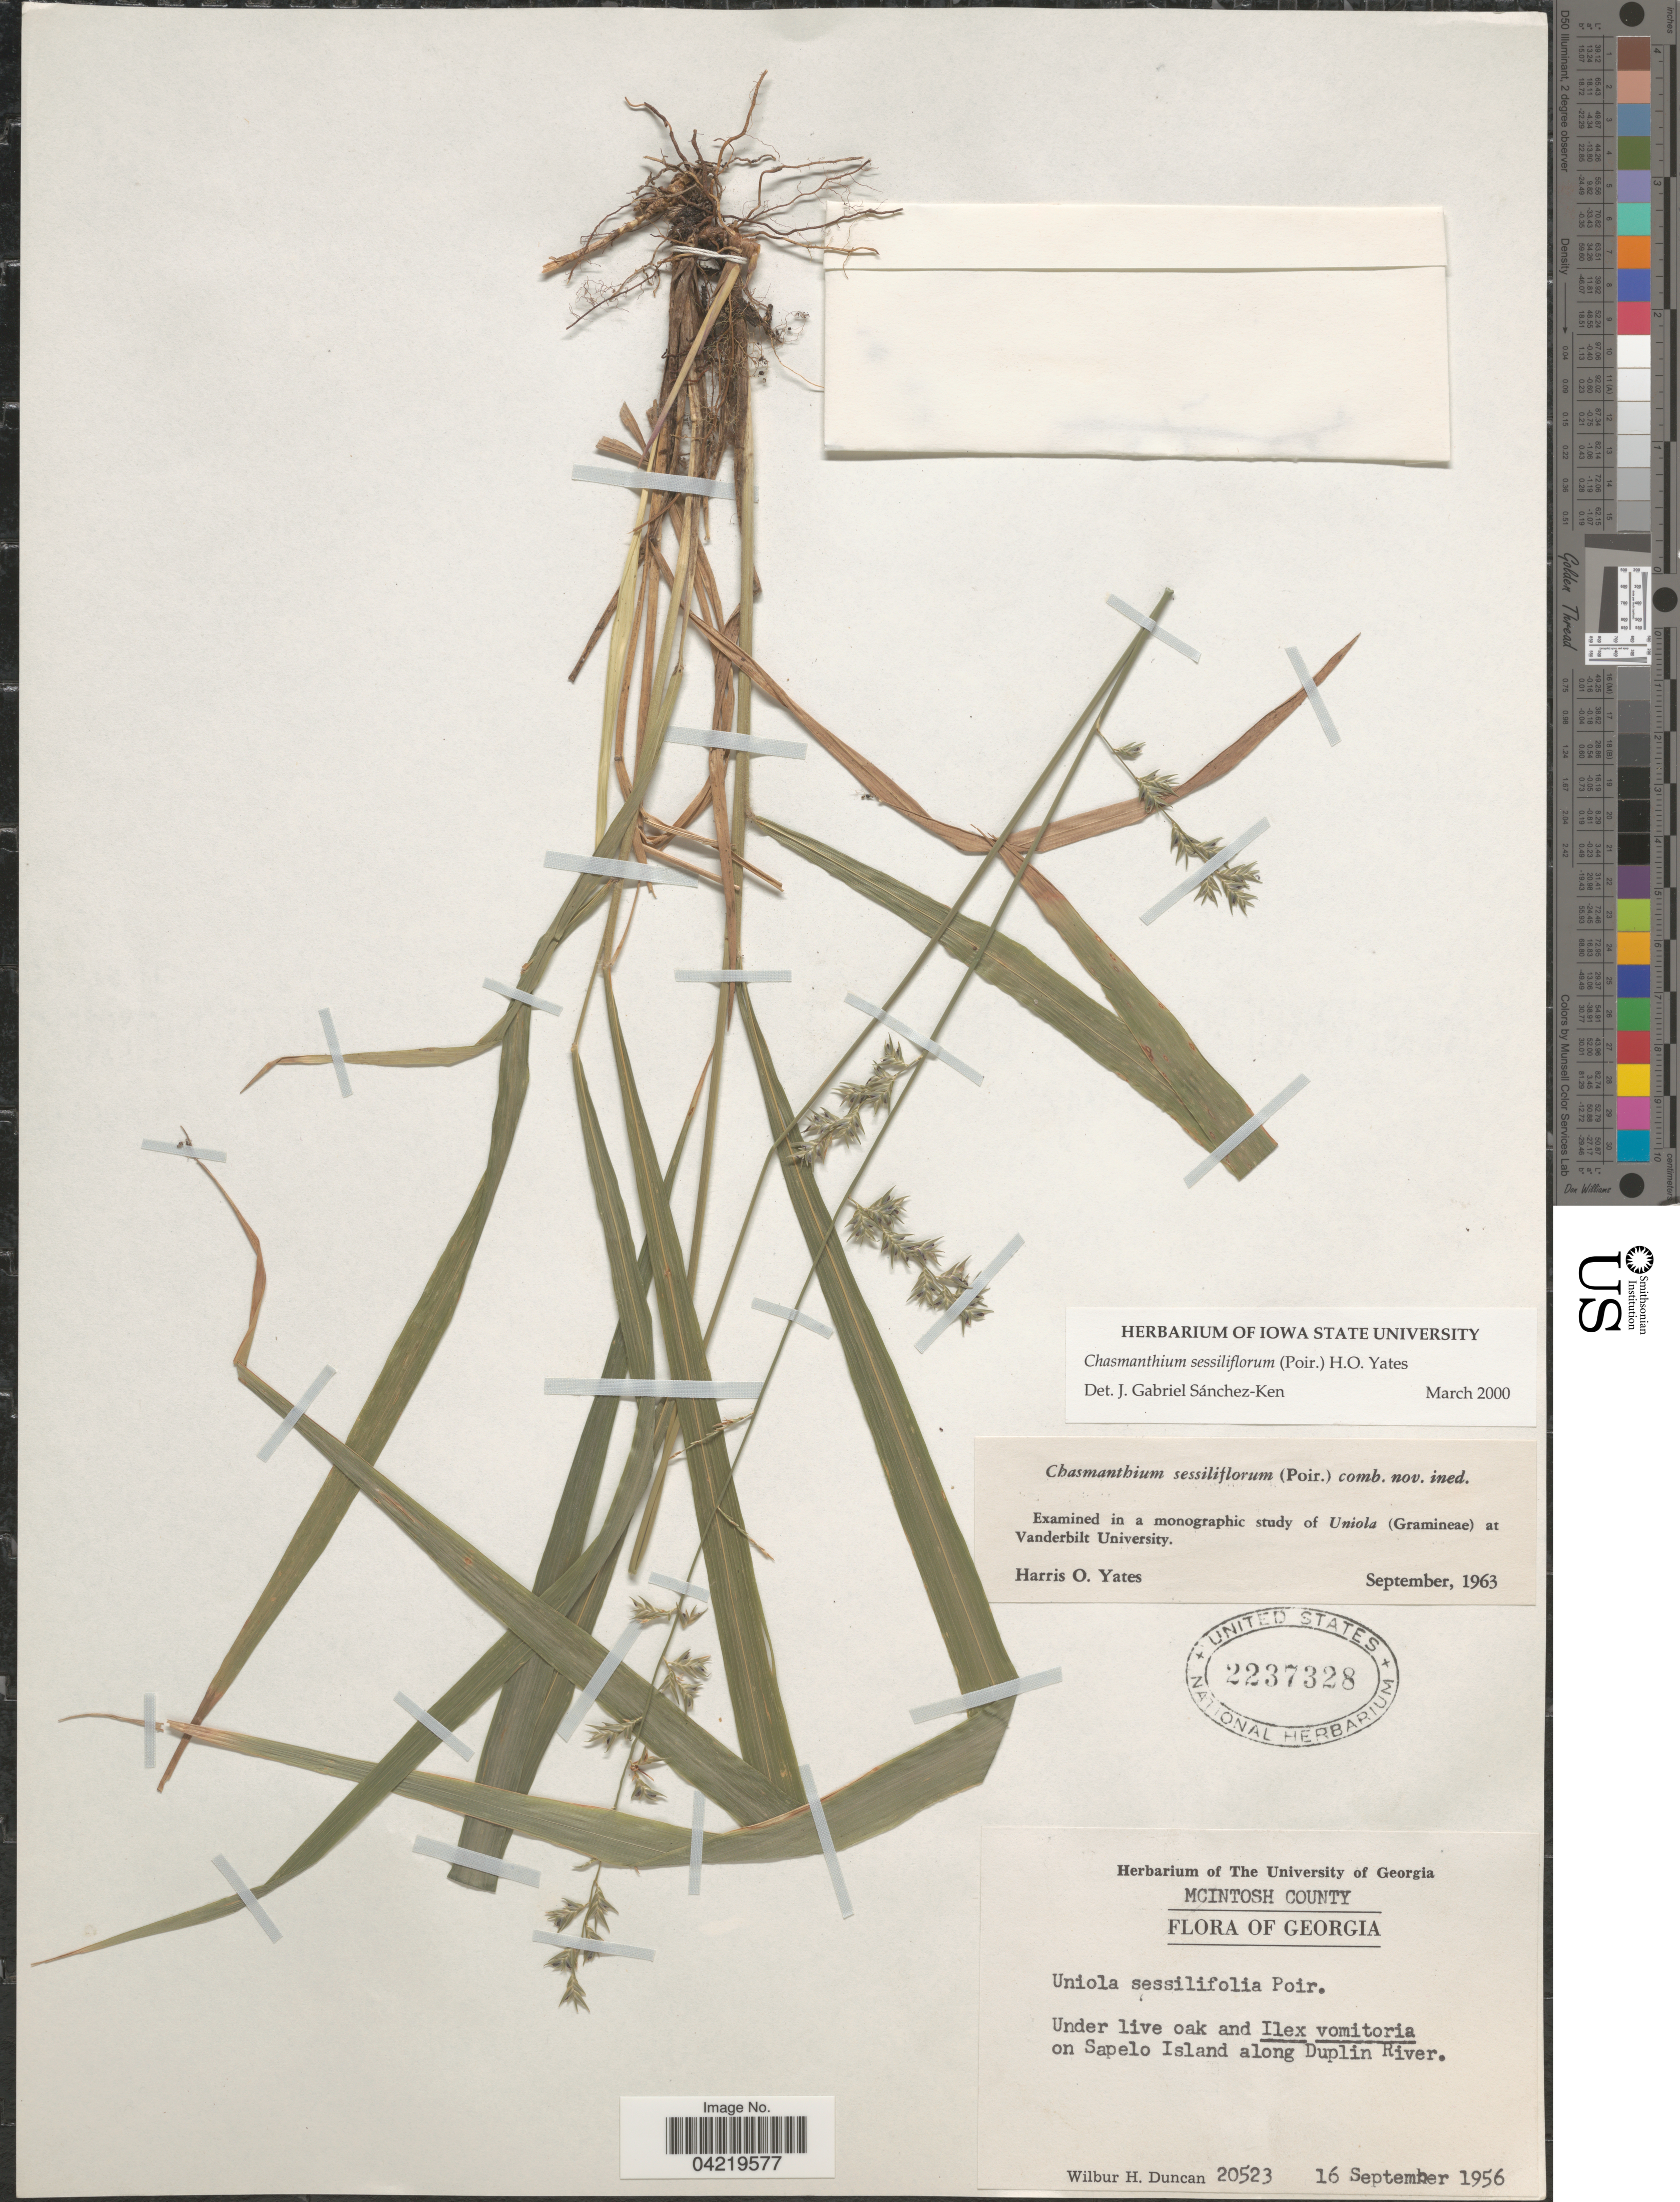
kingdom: Plantae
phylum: Tracheophyta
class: Liliopsida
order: Poales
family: Poaceae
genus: Chasmanthium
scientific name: Chasmanthium laxum subsp. sessiliflorum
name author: (L.) H.O. Yates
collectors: W. H. Duncan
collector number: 20523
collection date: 1956-09-16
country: United States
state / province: Georgia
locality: Mcintosh County. On Sapelo Island along Duplin River.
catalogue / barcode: US 2237328